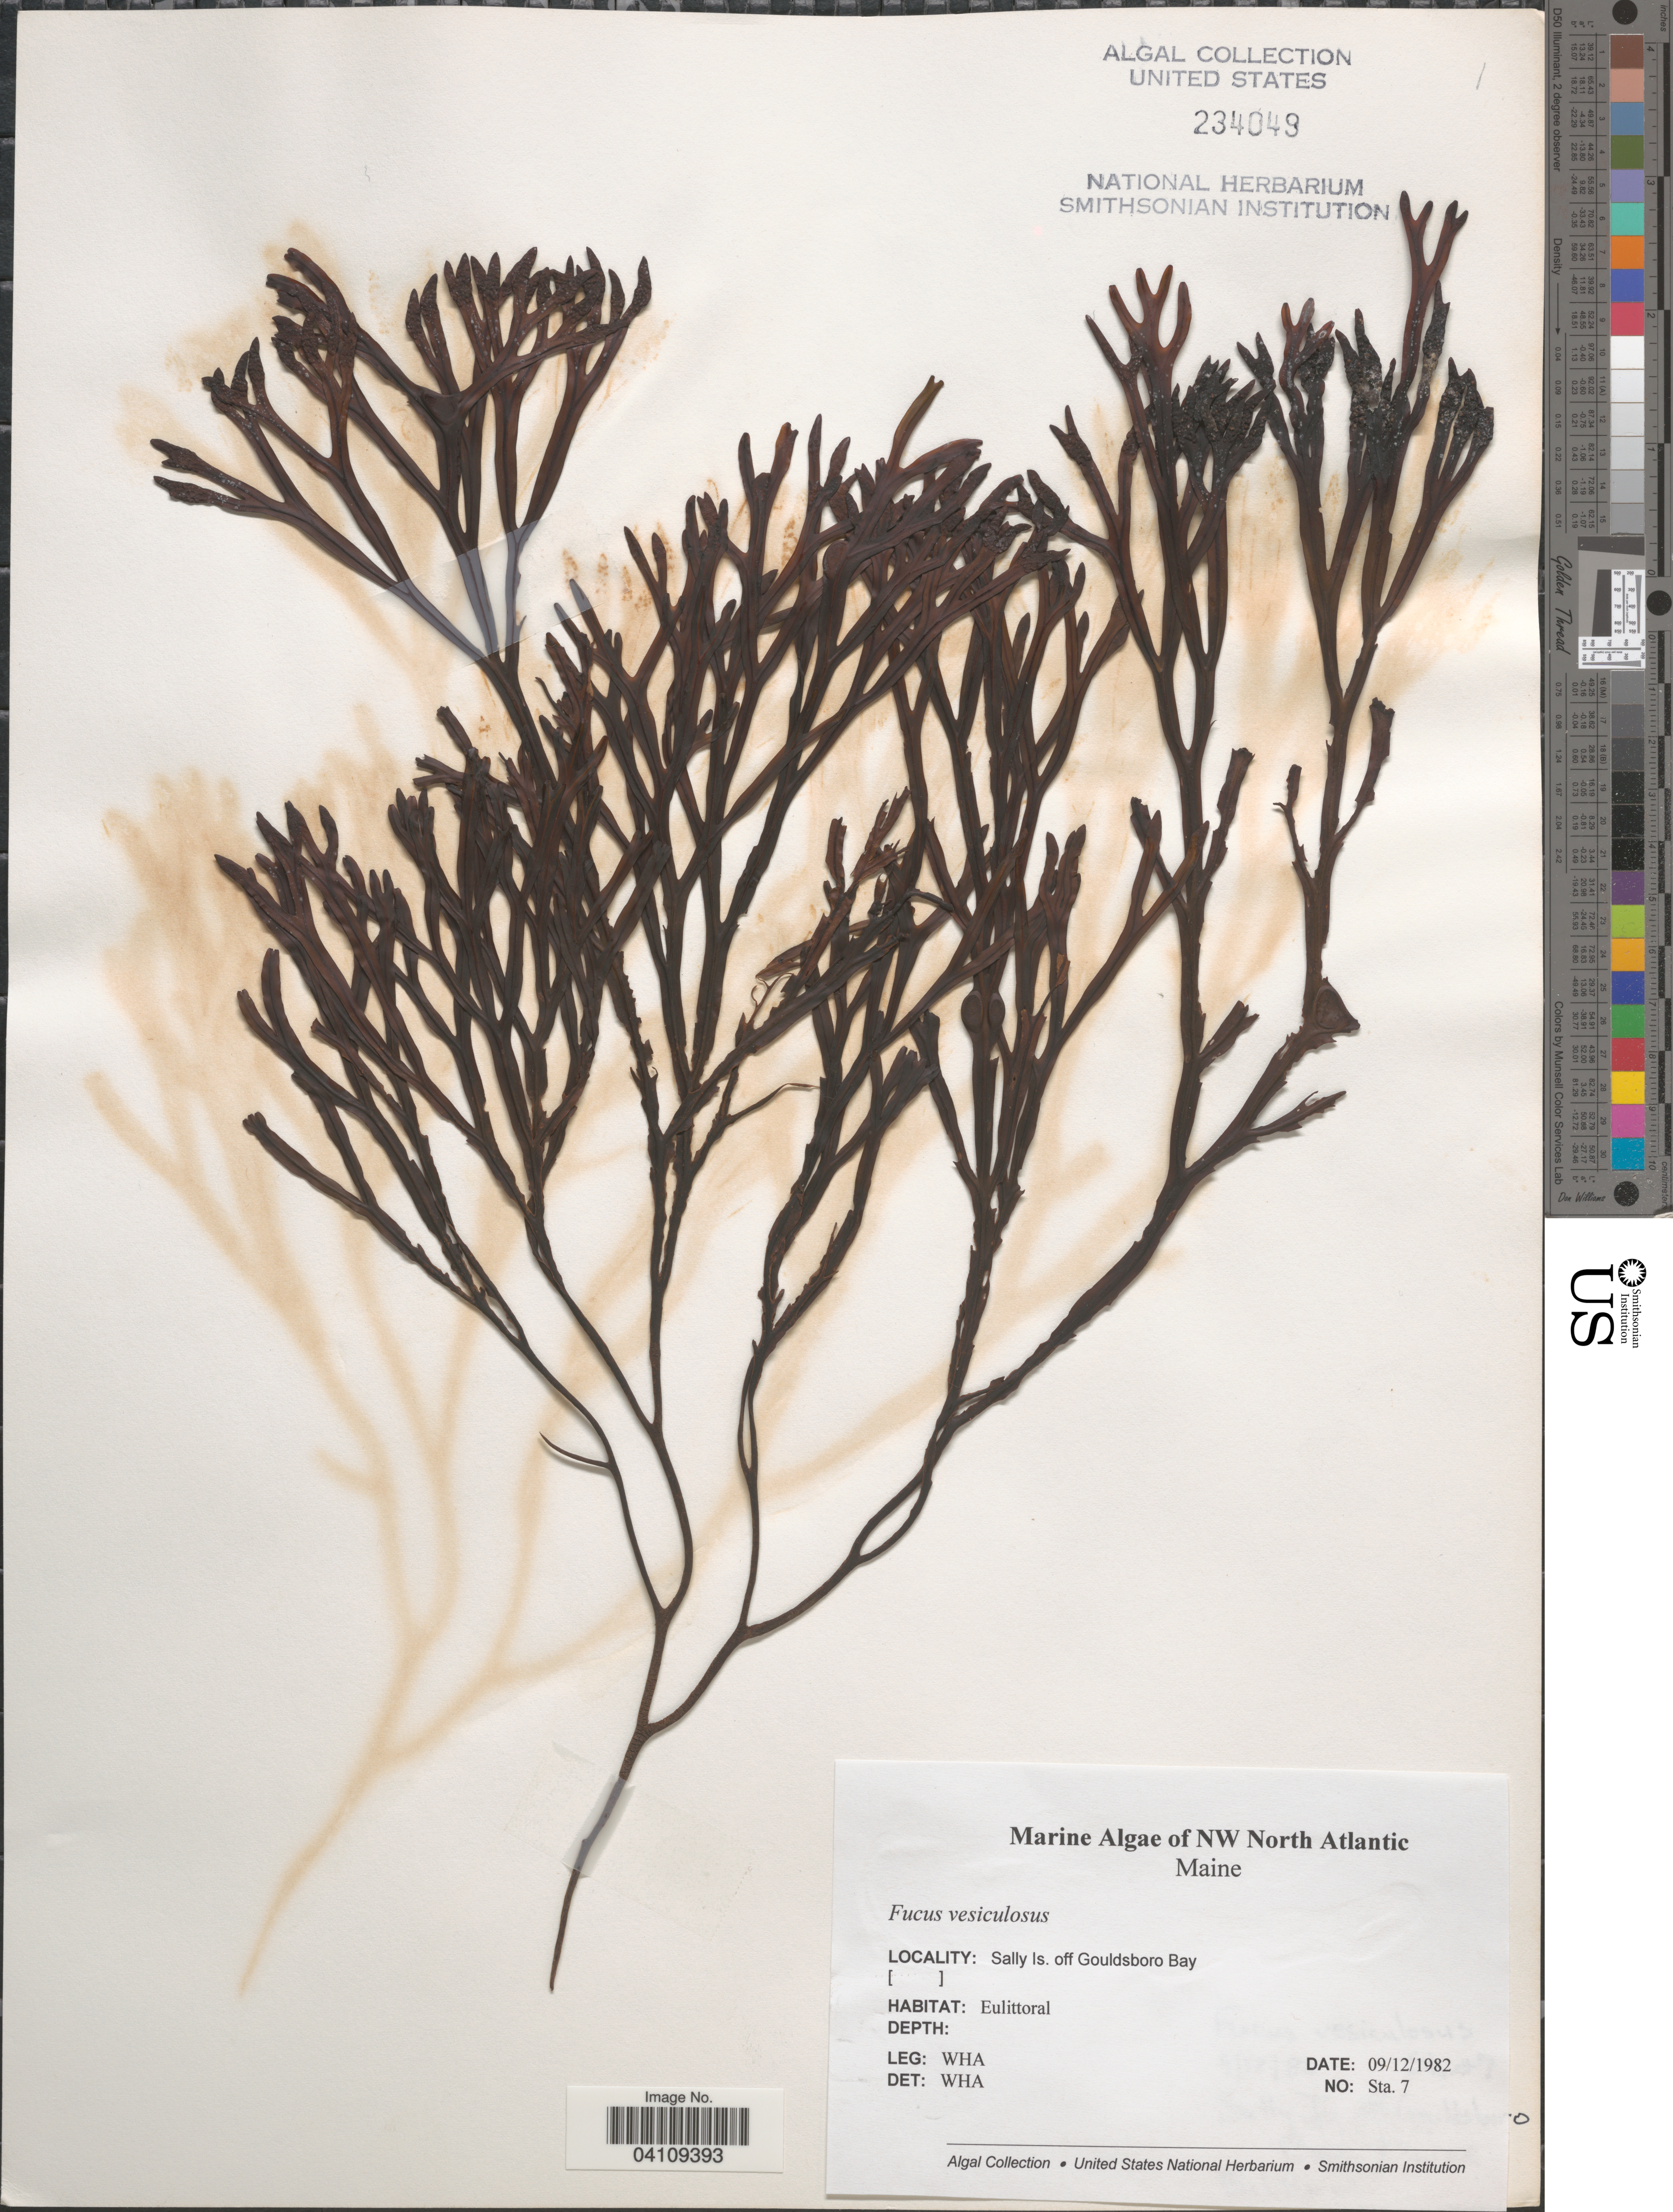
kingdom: Chromista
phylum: Ochrophyta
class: Phaeophyceae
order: Fucales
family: Fucaceae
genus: Fucus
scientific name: Fucus vesiculosus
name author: L.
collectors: W. H. Adey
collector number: Sta. 7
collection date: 1982-09-12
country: United States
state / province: Maine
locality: NW North Atlantic. Sally Is. off Gouldsboro Bay.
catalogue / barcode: US 234049